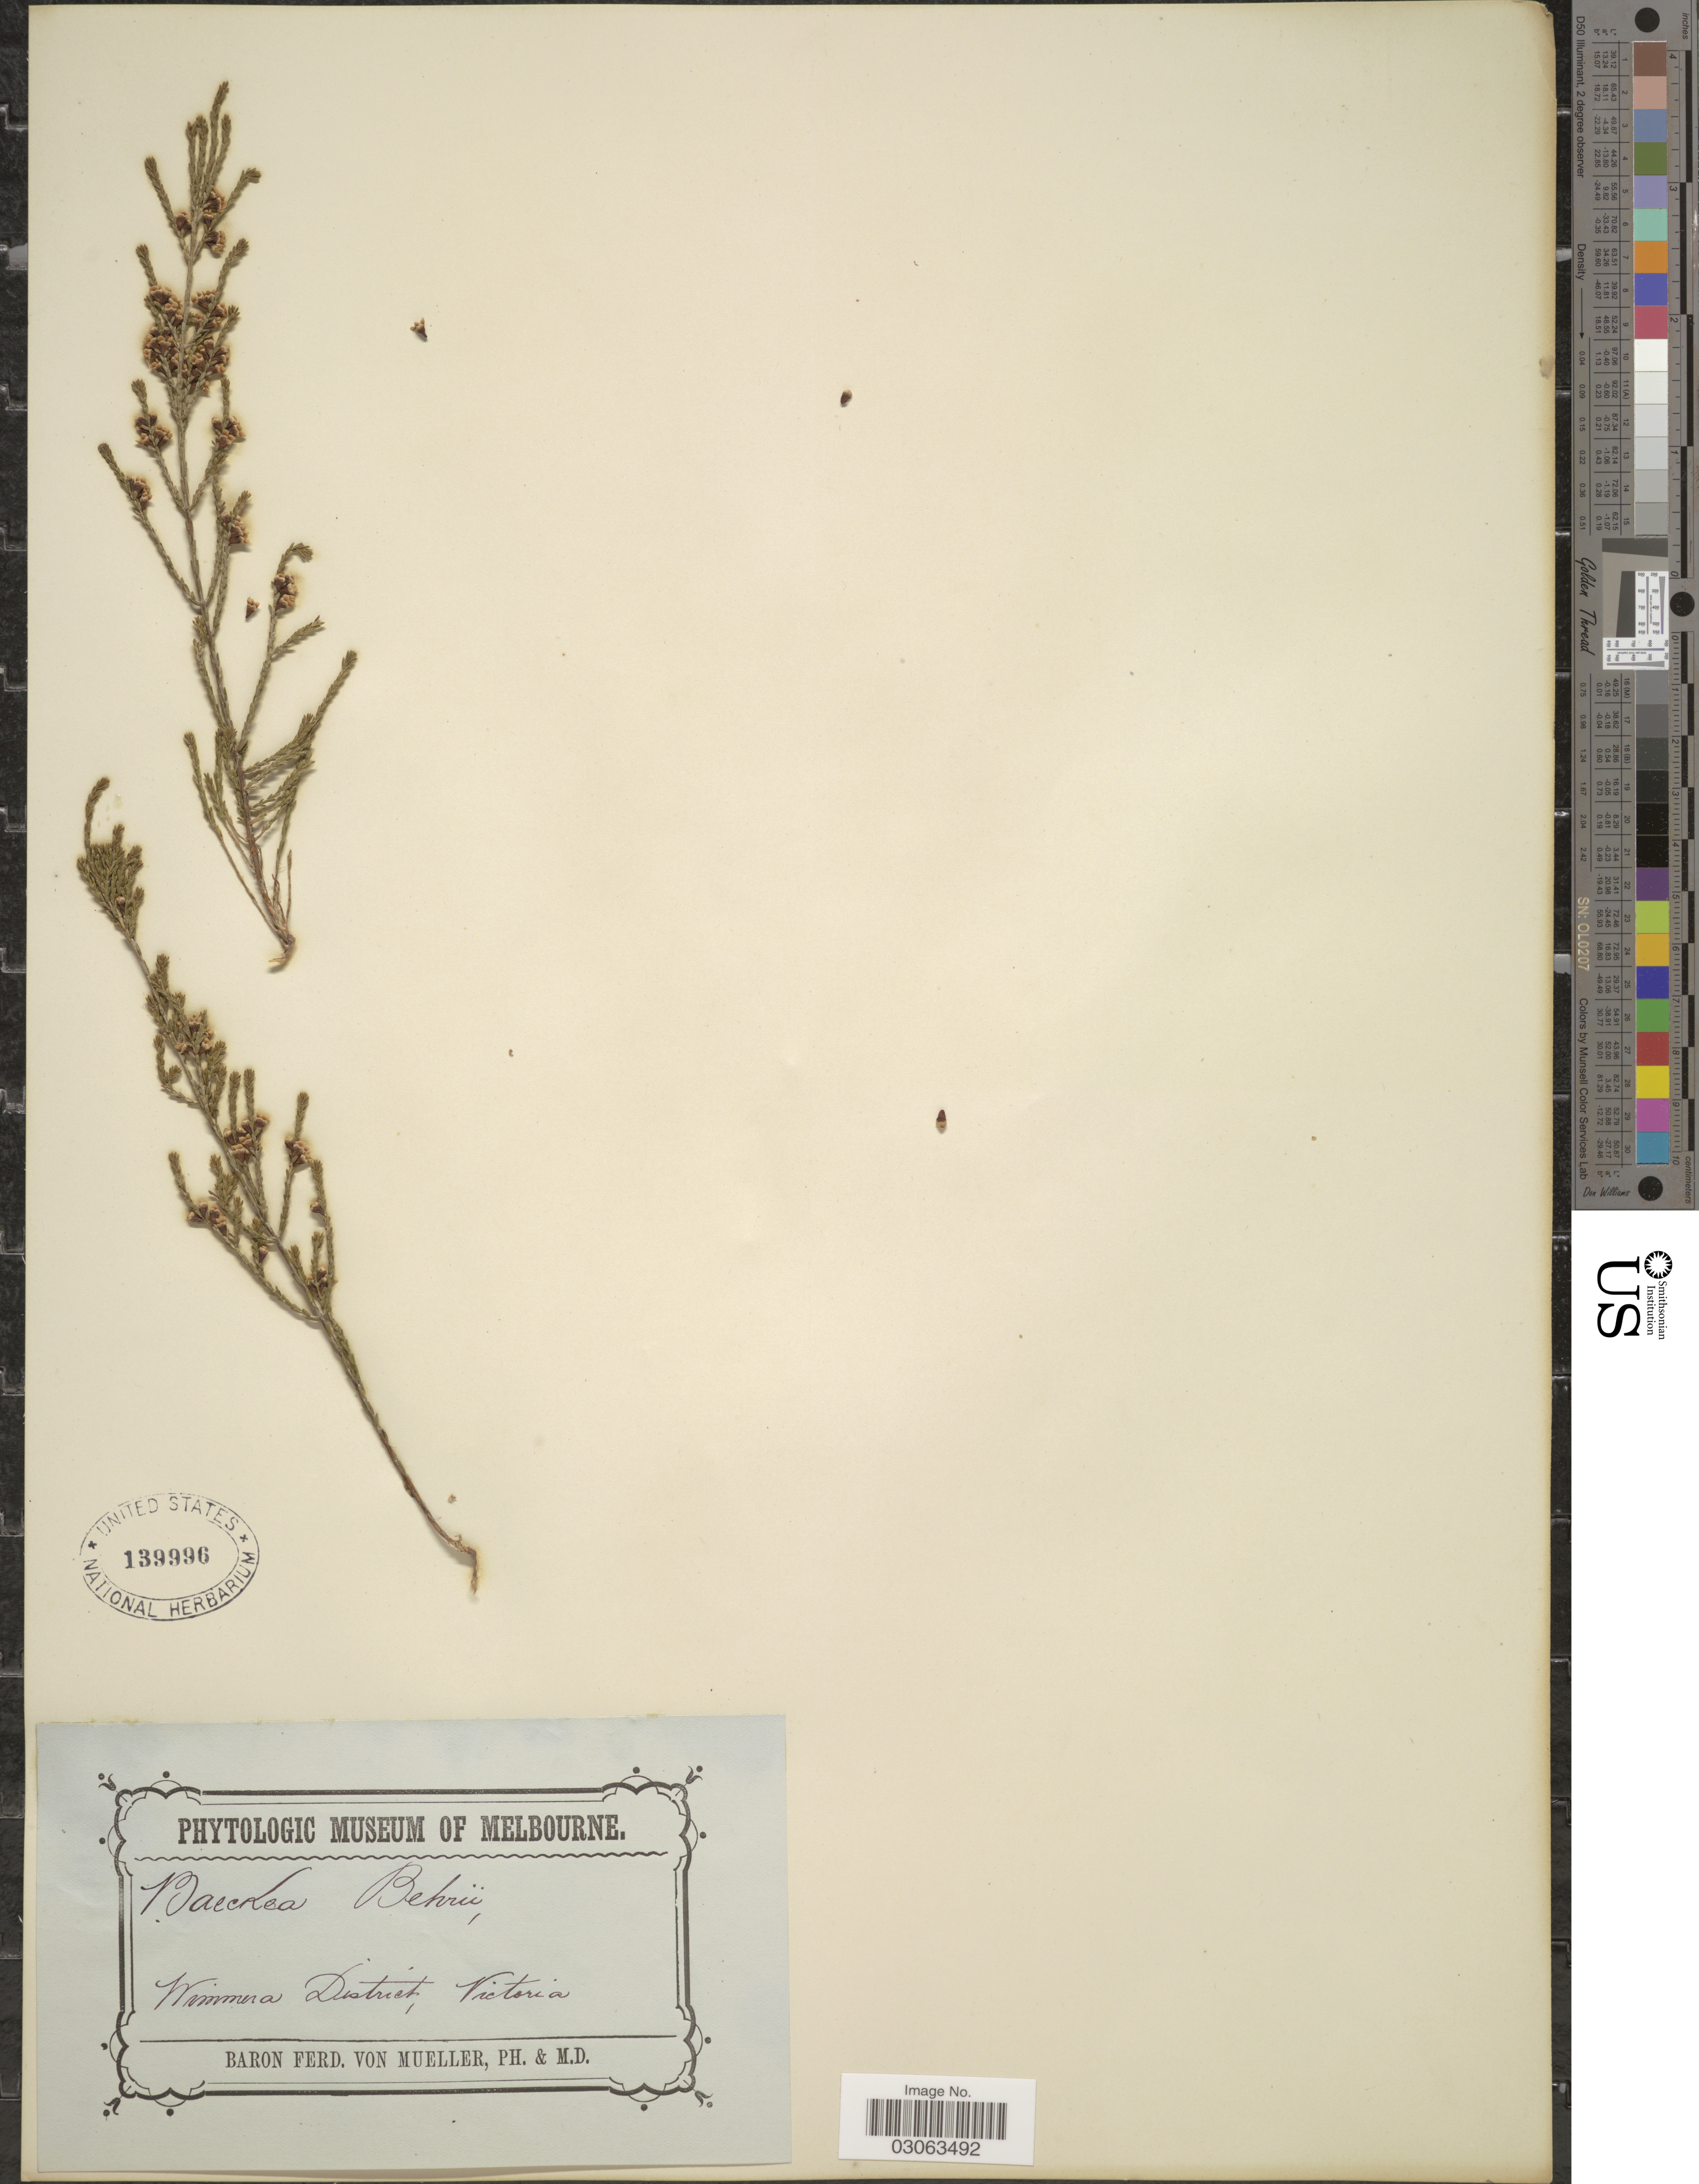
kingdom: Plantae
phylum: Tracheophyta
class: Magnoliopsida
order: Myrtales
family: Myrtaceae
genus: Hysterobaeckea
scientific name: Hysterobaeckea behrii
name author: (Schltdl.) Rye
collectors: F. Mueller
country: Australia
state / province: Victoria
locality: Wimmera District, Victoria.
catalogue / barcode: US 139996